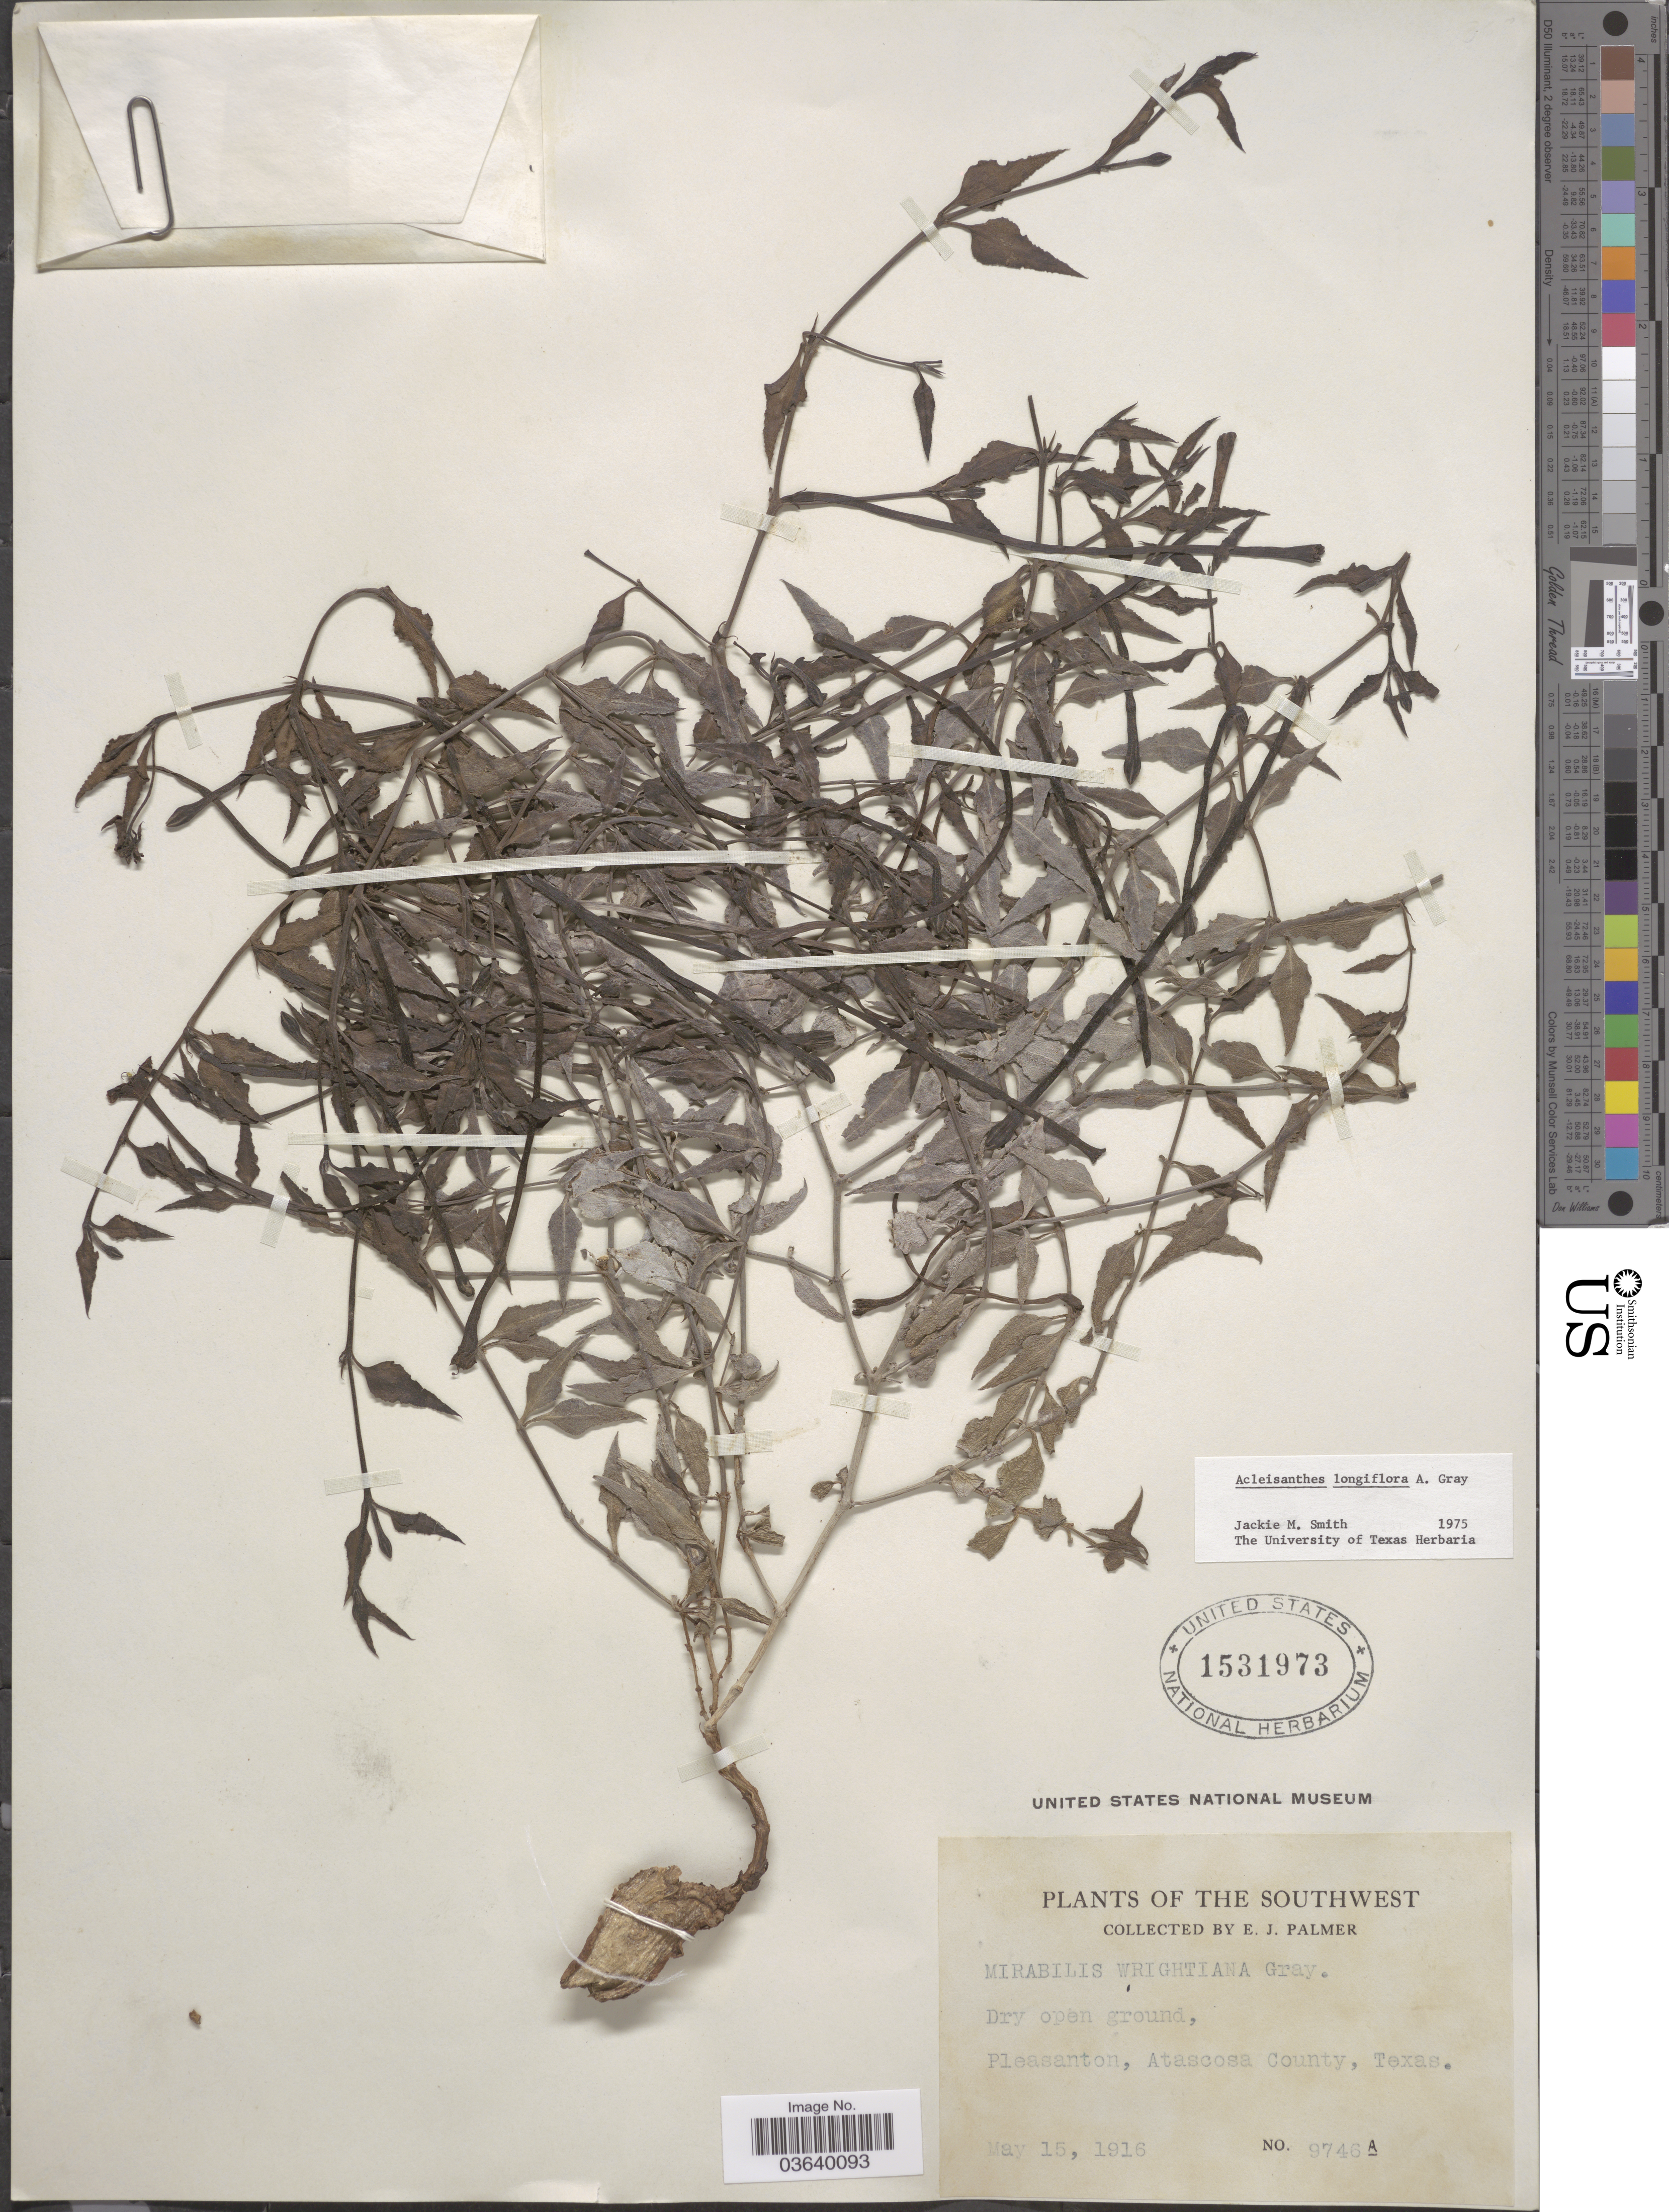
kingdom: Plantae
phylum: Tracheophyta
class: Magnoliopsida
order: Caryophyllales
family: Nyctaginaceae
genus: Acleisanthes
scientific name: Acleisanthes longiflora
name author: A. Gray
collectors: E. J. Palmer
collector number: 9746A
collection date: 1916-05-15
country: United States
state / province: Texas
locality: The Southwest. Pleasanton, Atascosa County.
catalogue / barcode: US 1531973